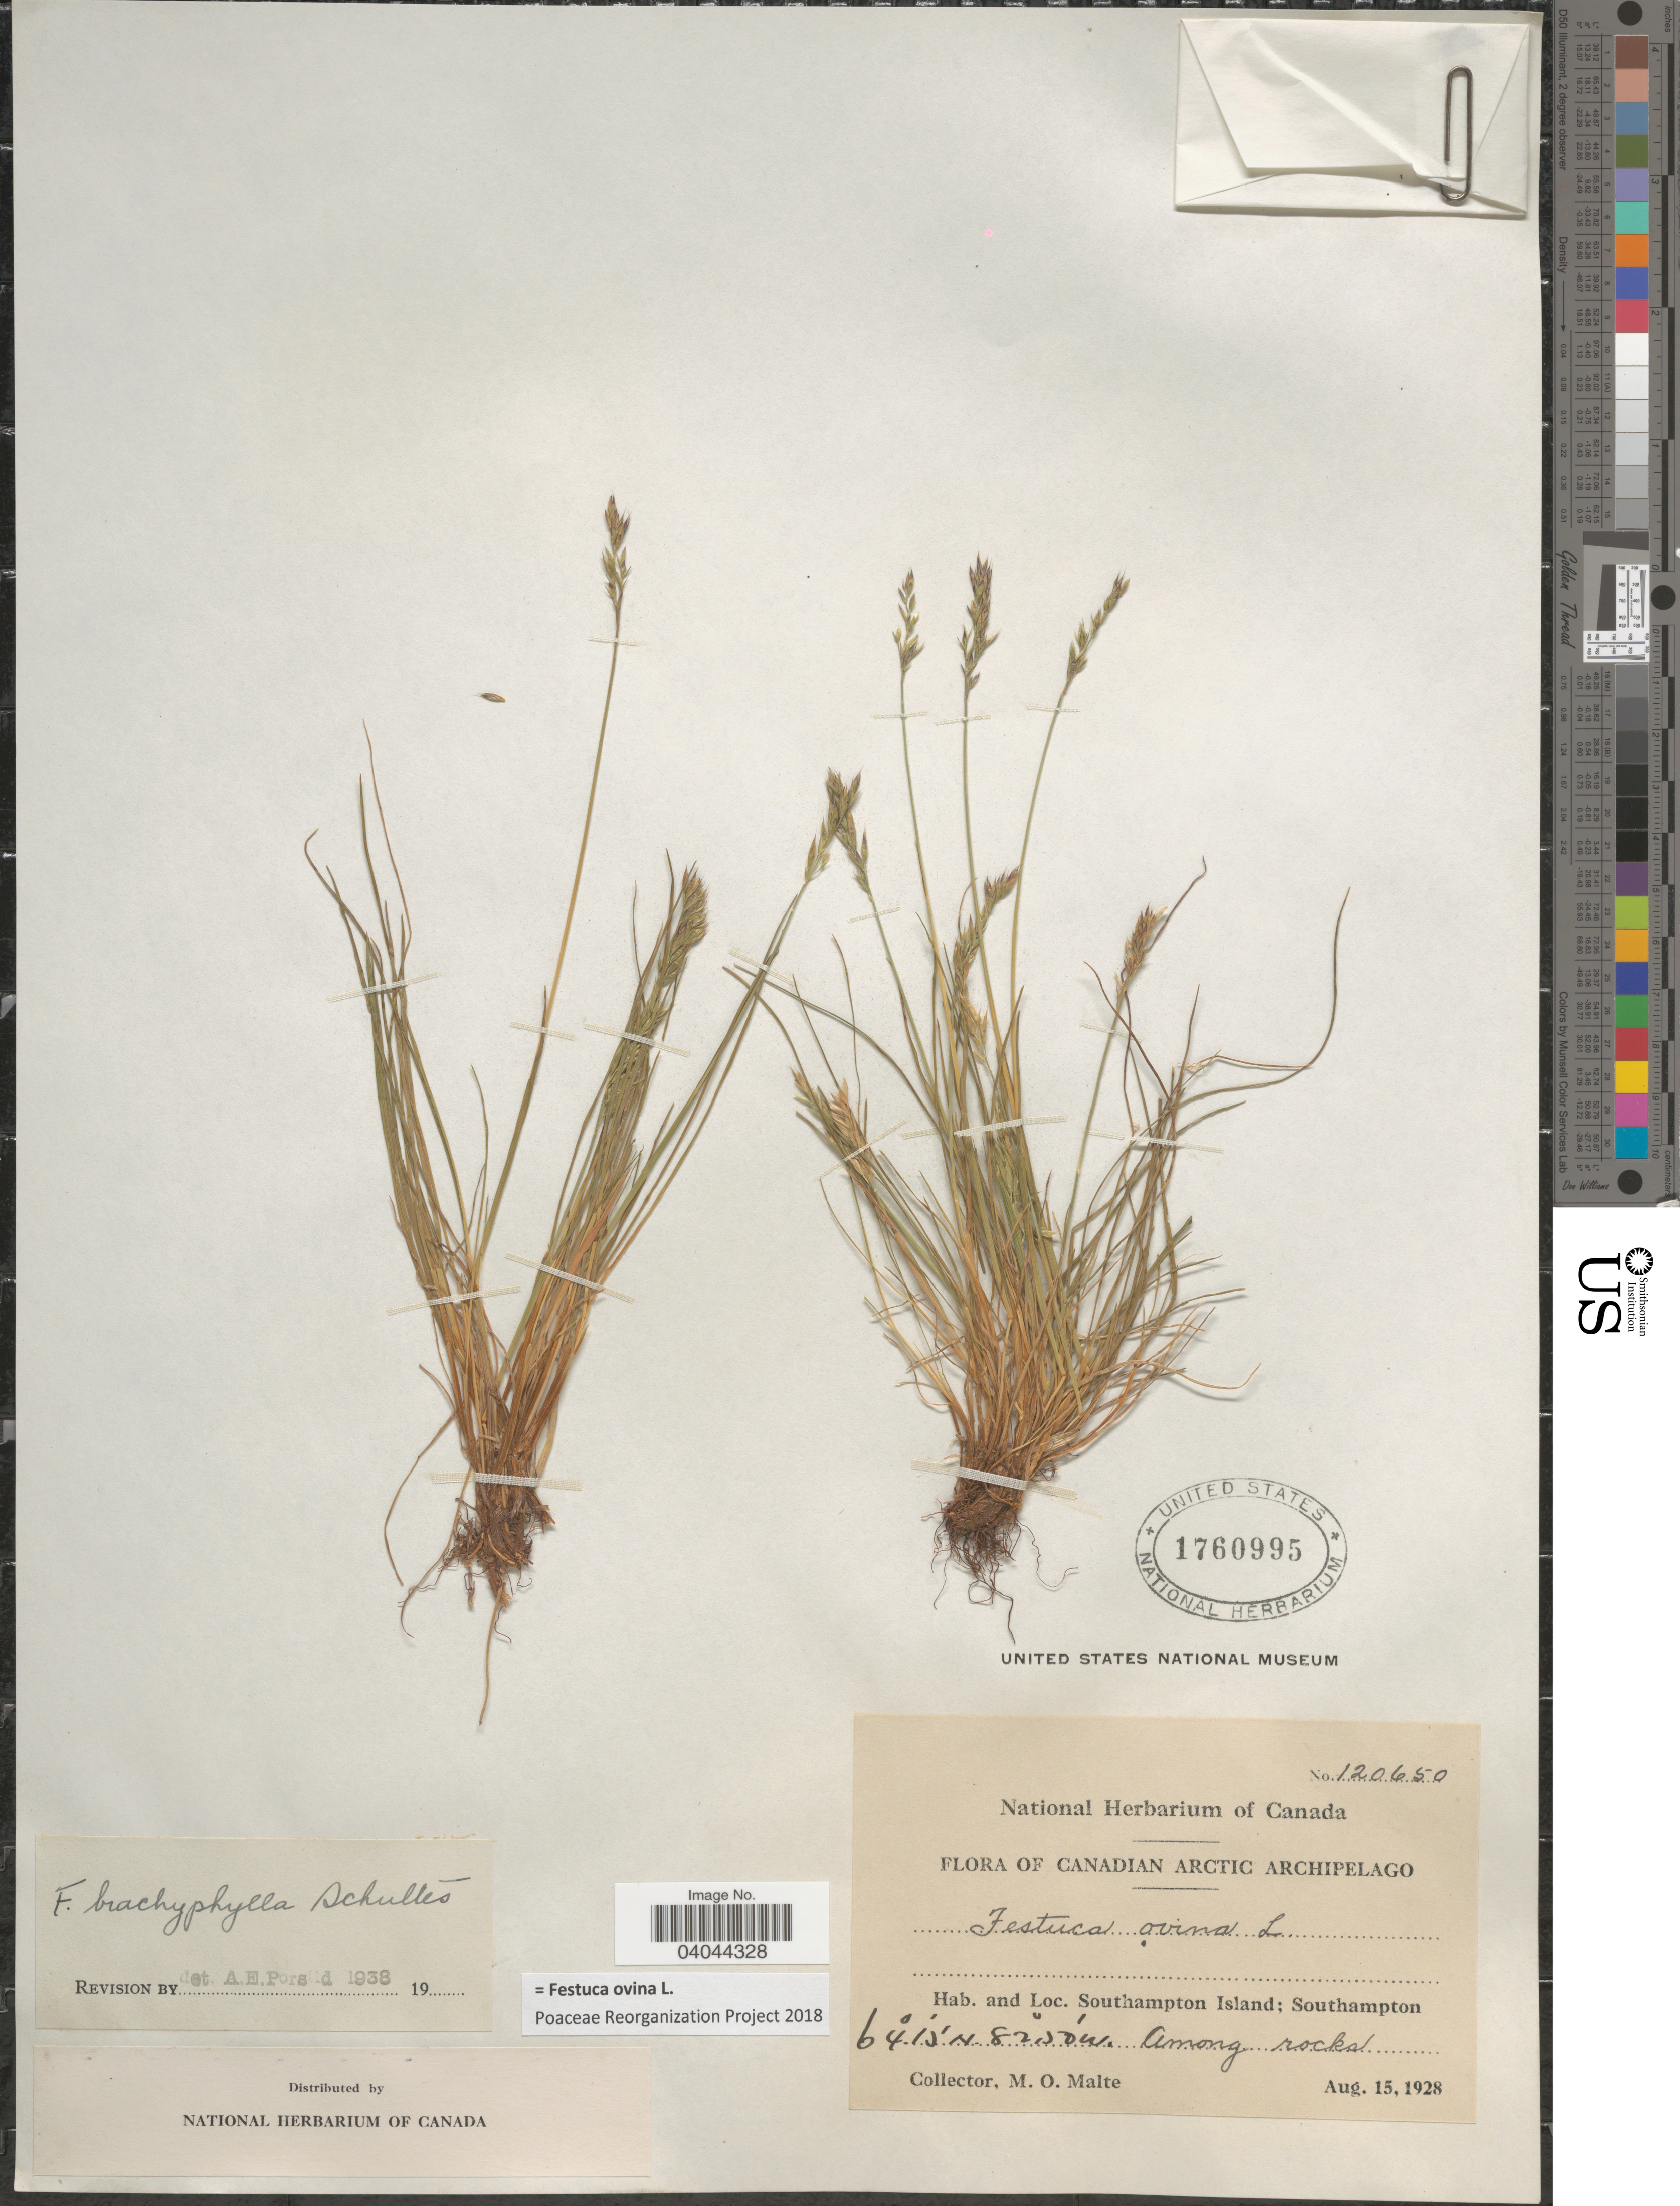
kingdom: Plantae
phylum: Tracheophyta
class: Liliopsida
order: Poales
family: Poaceae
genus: Festuca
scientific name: Festuca brachyphylla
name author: Schult.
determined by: Porsild, A. E.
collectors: M. O. Malte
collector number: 120650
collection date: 1928-08-15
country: Canada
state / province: Nunavut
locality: Canadian Arctic Archipelago. Southampton Island; Southampton. Among rocks.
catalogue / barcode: US 1760995